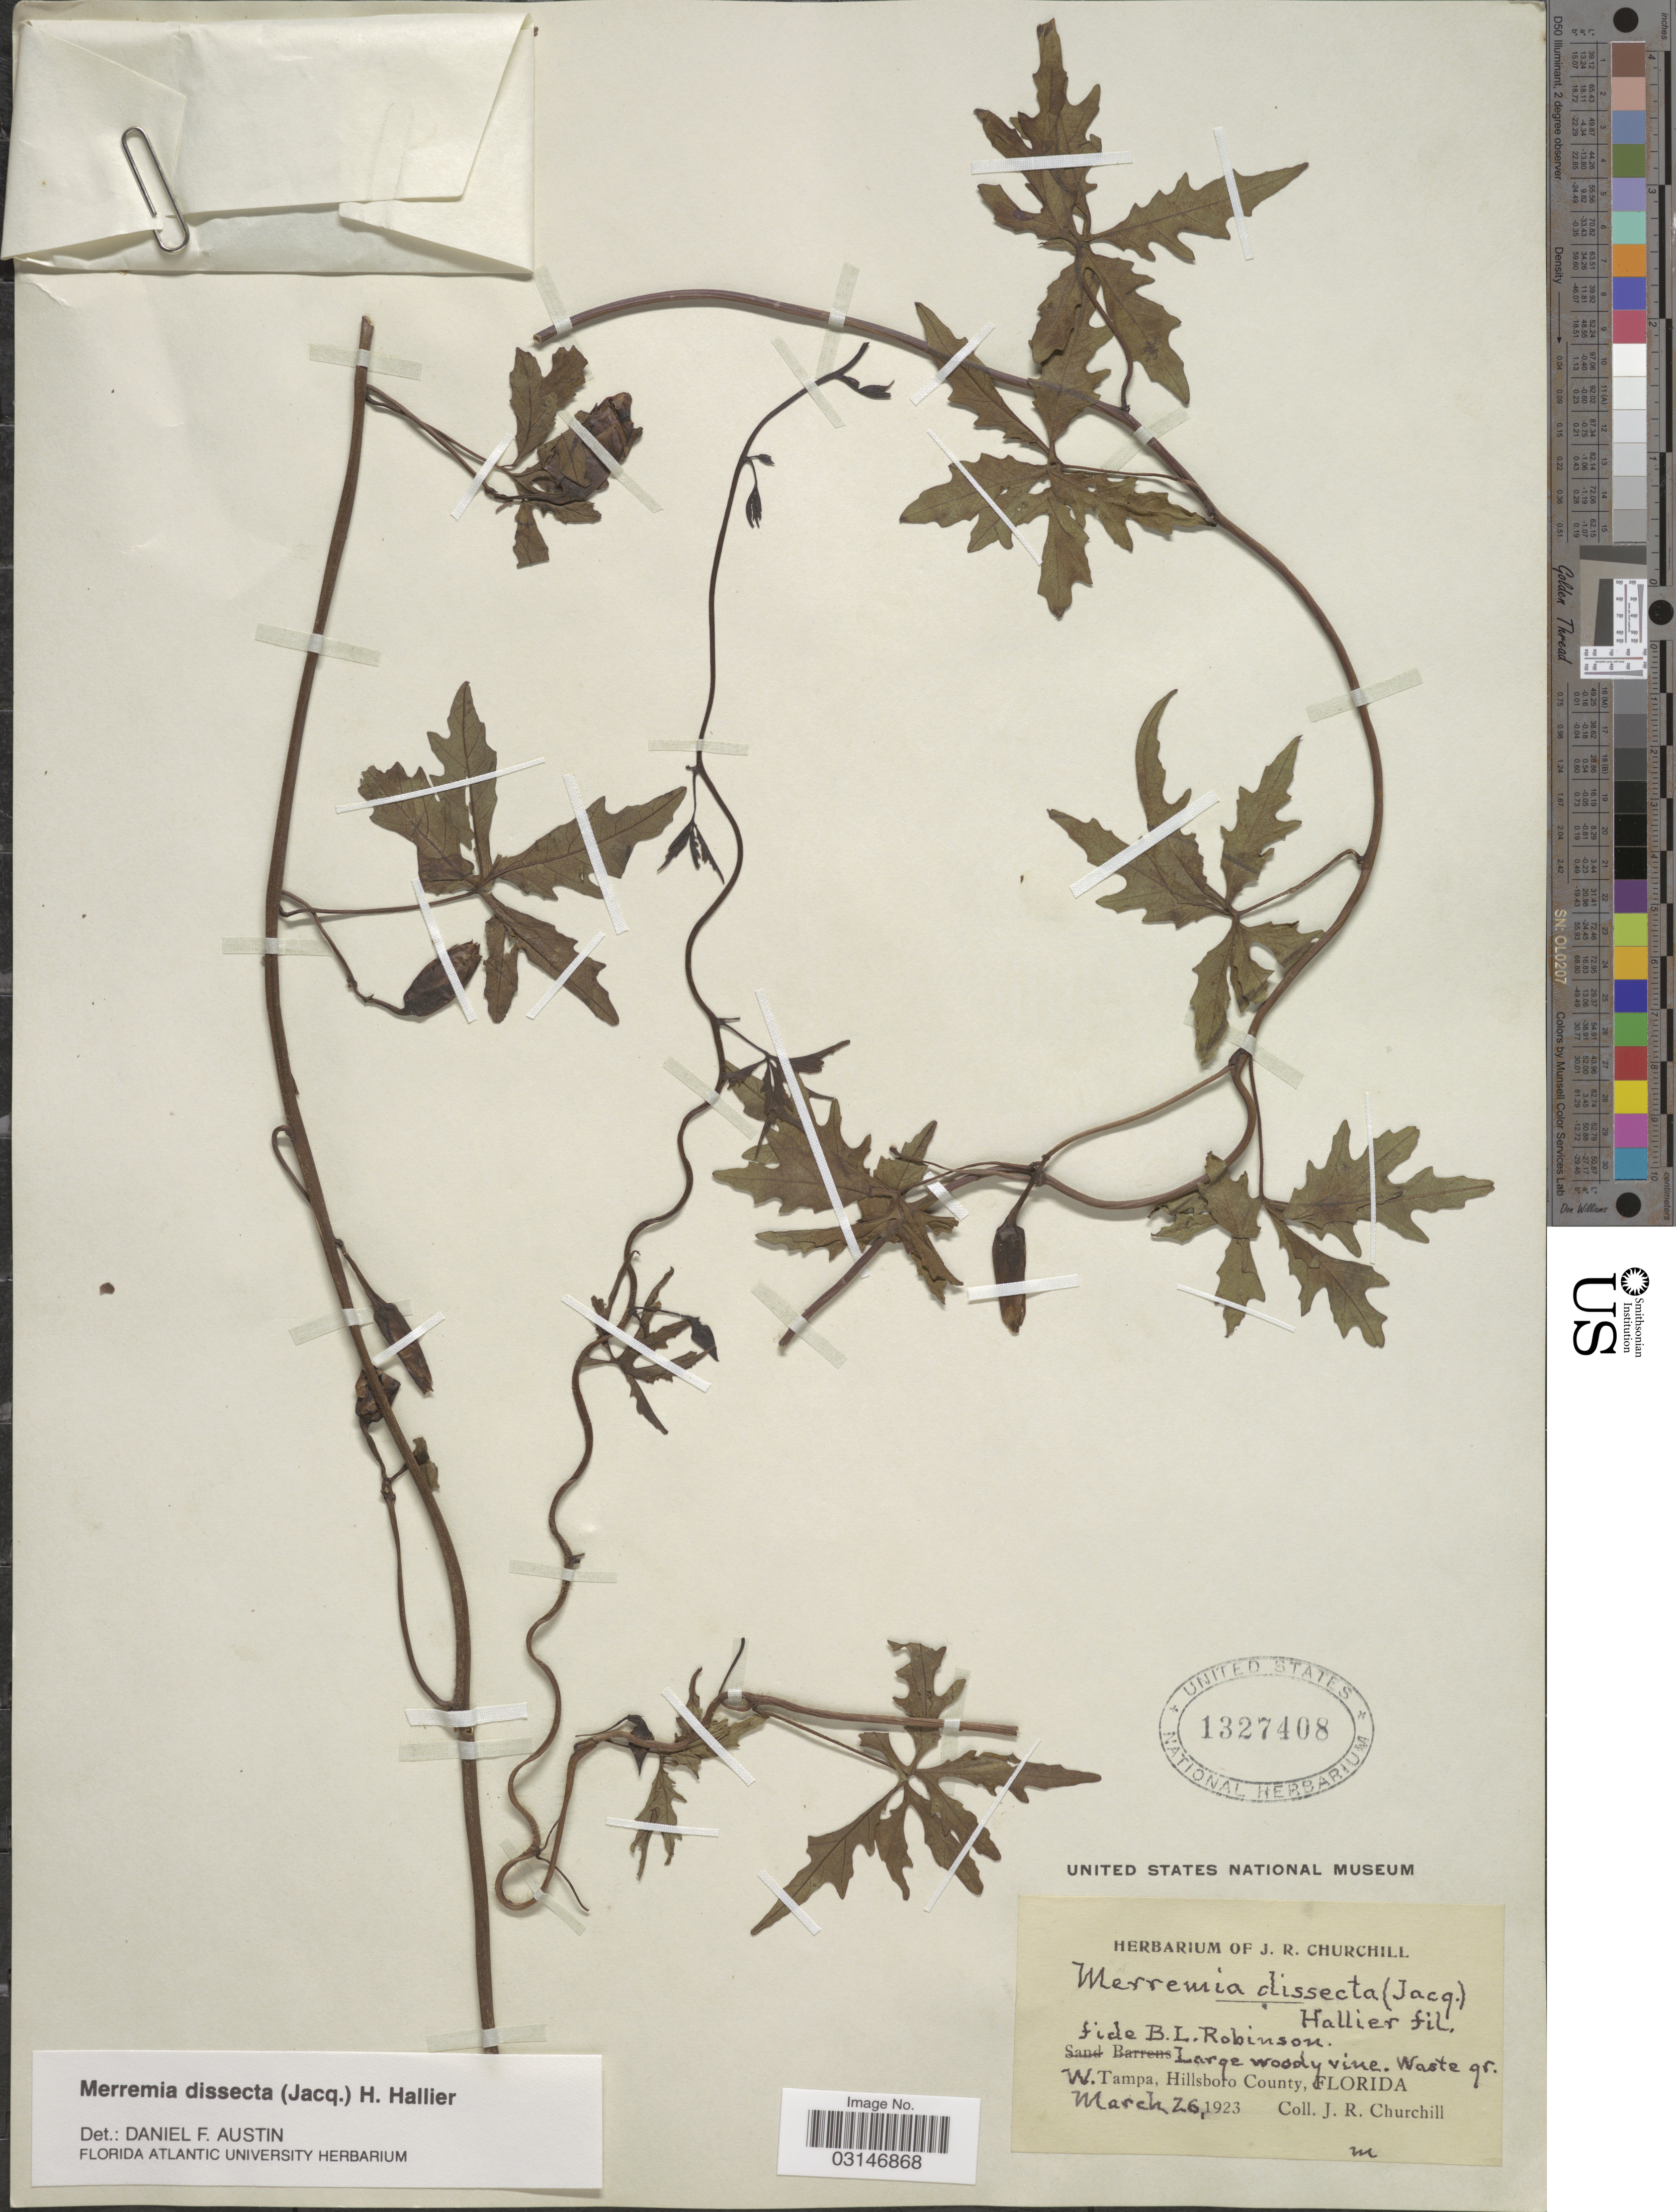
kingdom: Plantae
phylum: Tracheophyta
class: Magnoliopsida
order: Solanales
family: Convolvulaceae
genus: Distimake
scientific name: Distimake dissectus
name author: (Jacq.) A. R. Simões & Staples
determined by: Strong, Mark T., (BOT), Smithsonian Institution - National Museum of Natural History (UNITED STATES)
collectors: J. Churchill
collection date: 1923-03-26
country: United States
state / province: Florida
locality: W. Tampa, Hillsboro County.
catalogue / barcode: US 1327408